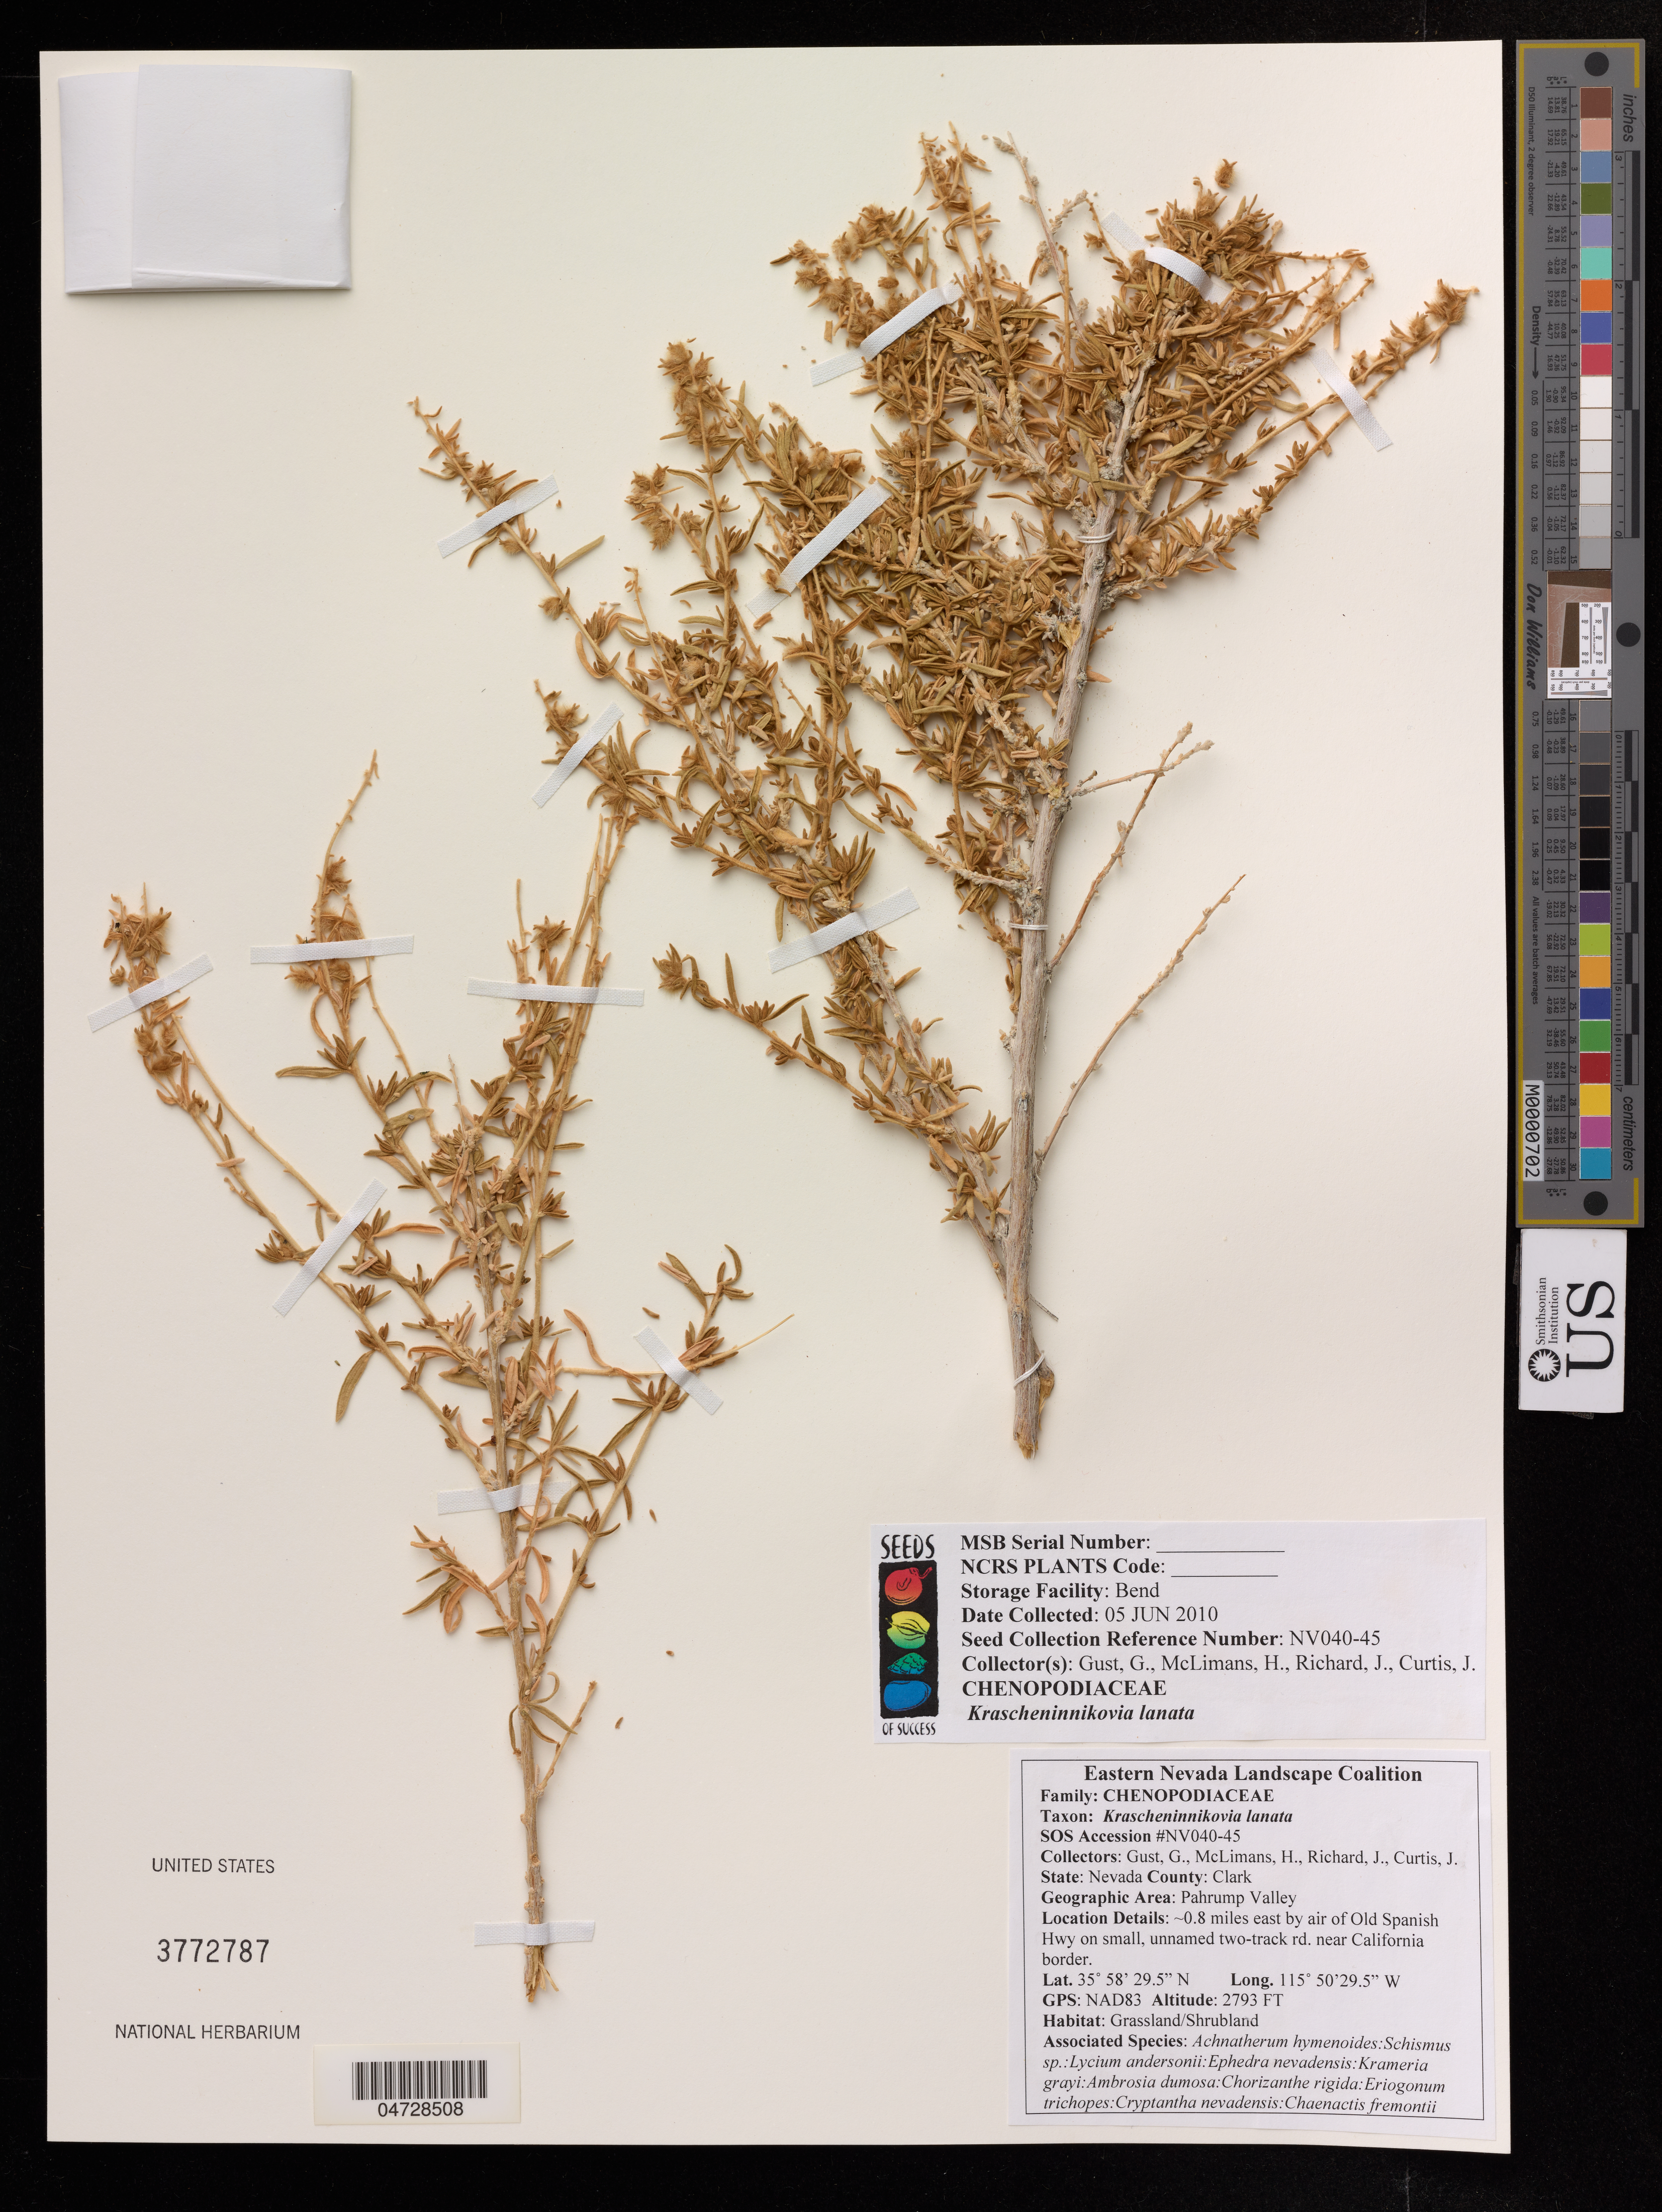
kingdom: Plantae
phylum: Tracheophyta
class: Magnoliopsida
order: Caryophyllales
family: Amaranthaceae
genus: Krascheninnikovia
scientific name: Krascheninnikovia lanata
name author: (Pursh) A. Meeuse & A.Smit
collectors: G. Gust, H. McLimans, J. Richard & J. Curtis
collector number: NV040-45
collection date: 2010-06-05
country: United States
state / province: Nevada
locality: County: Clark, ~0.8 miles east by air of Old Spanish Hwy on small, unnamed two-track rd. near California border.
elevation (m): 851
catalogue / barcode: US 3772787